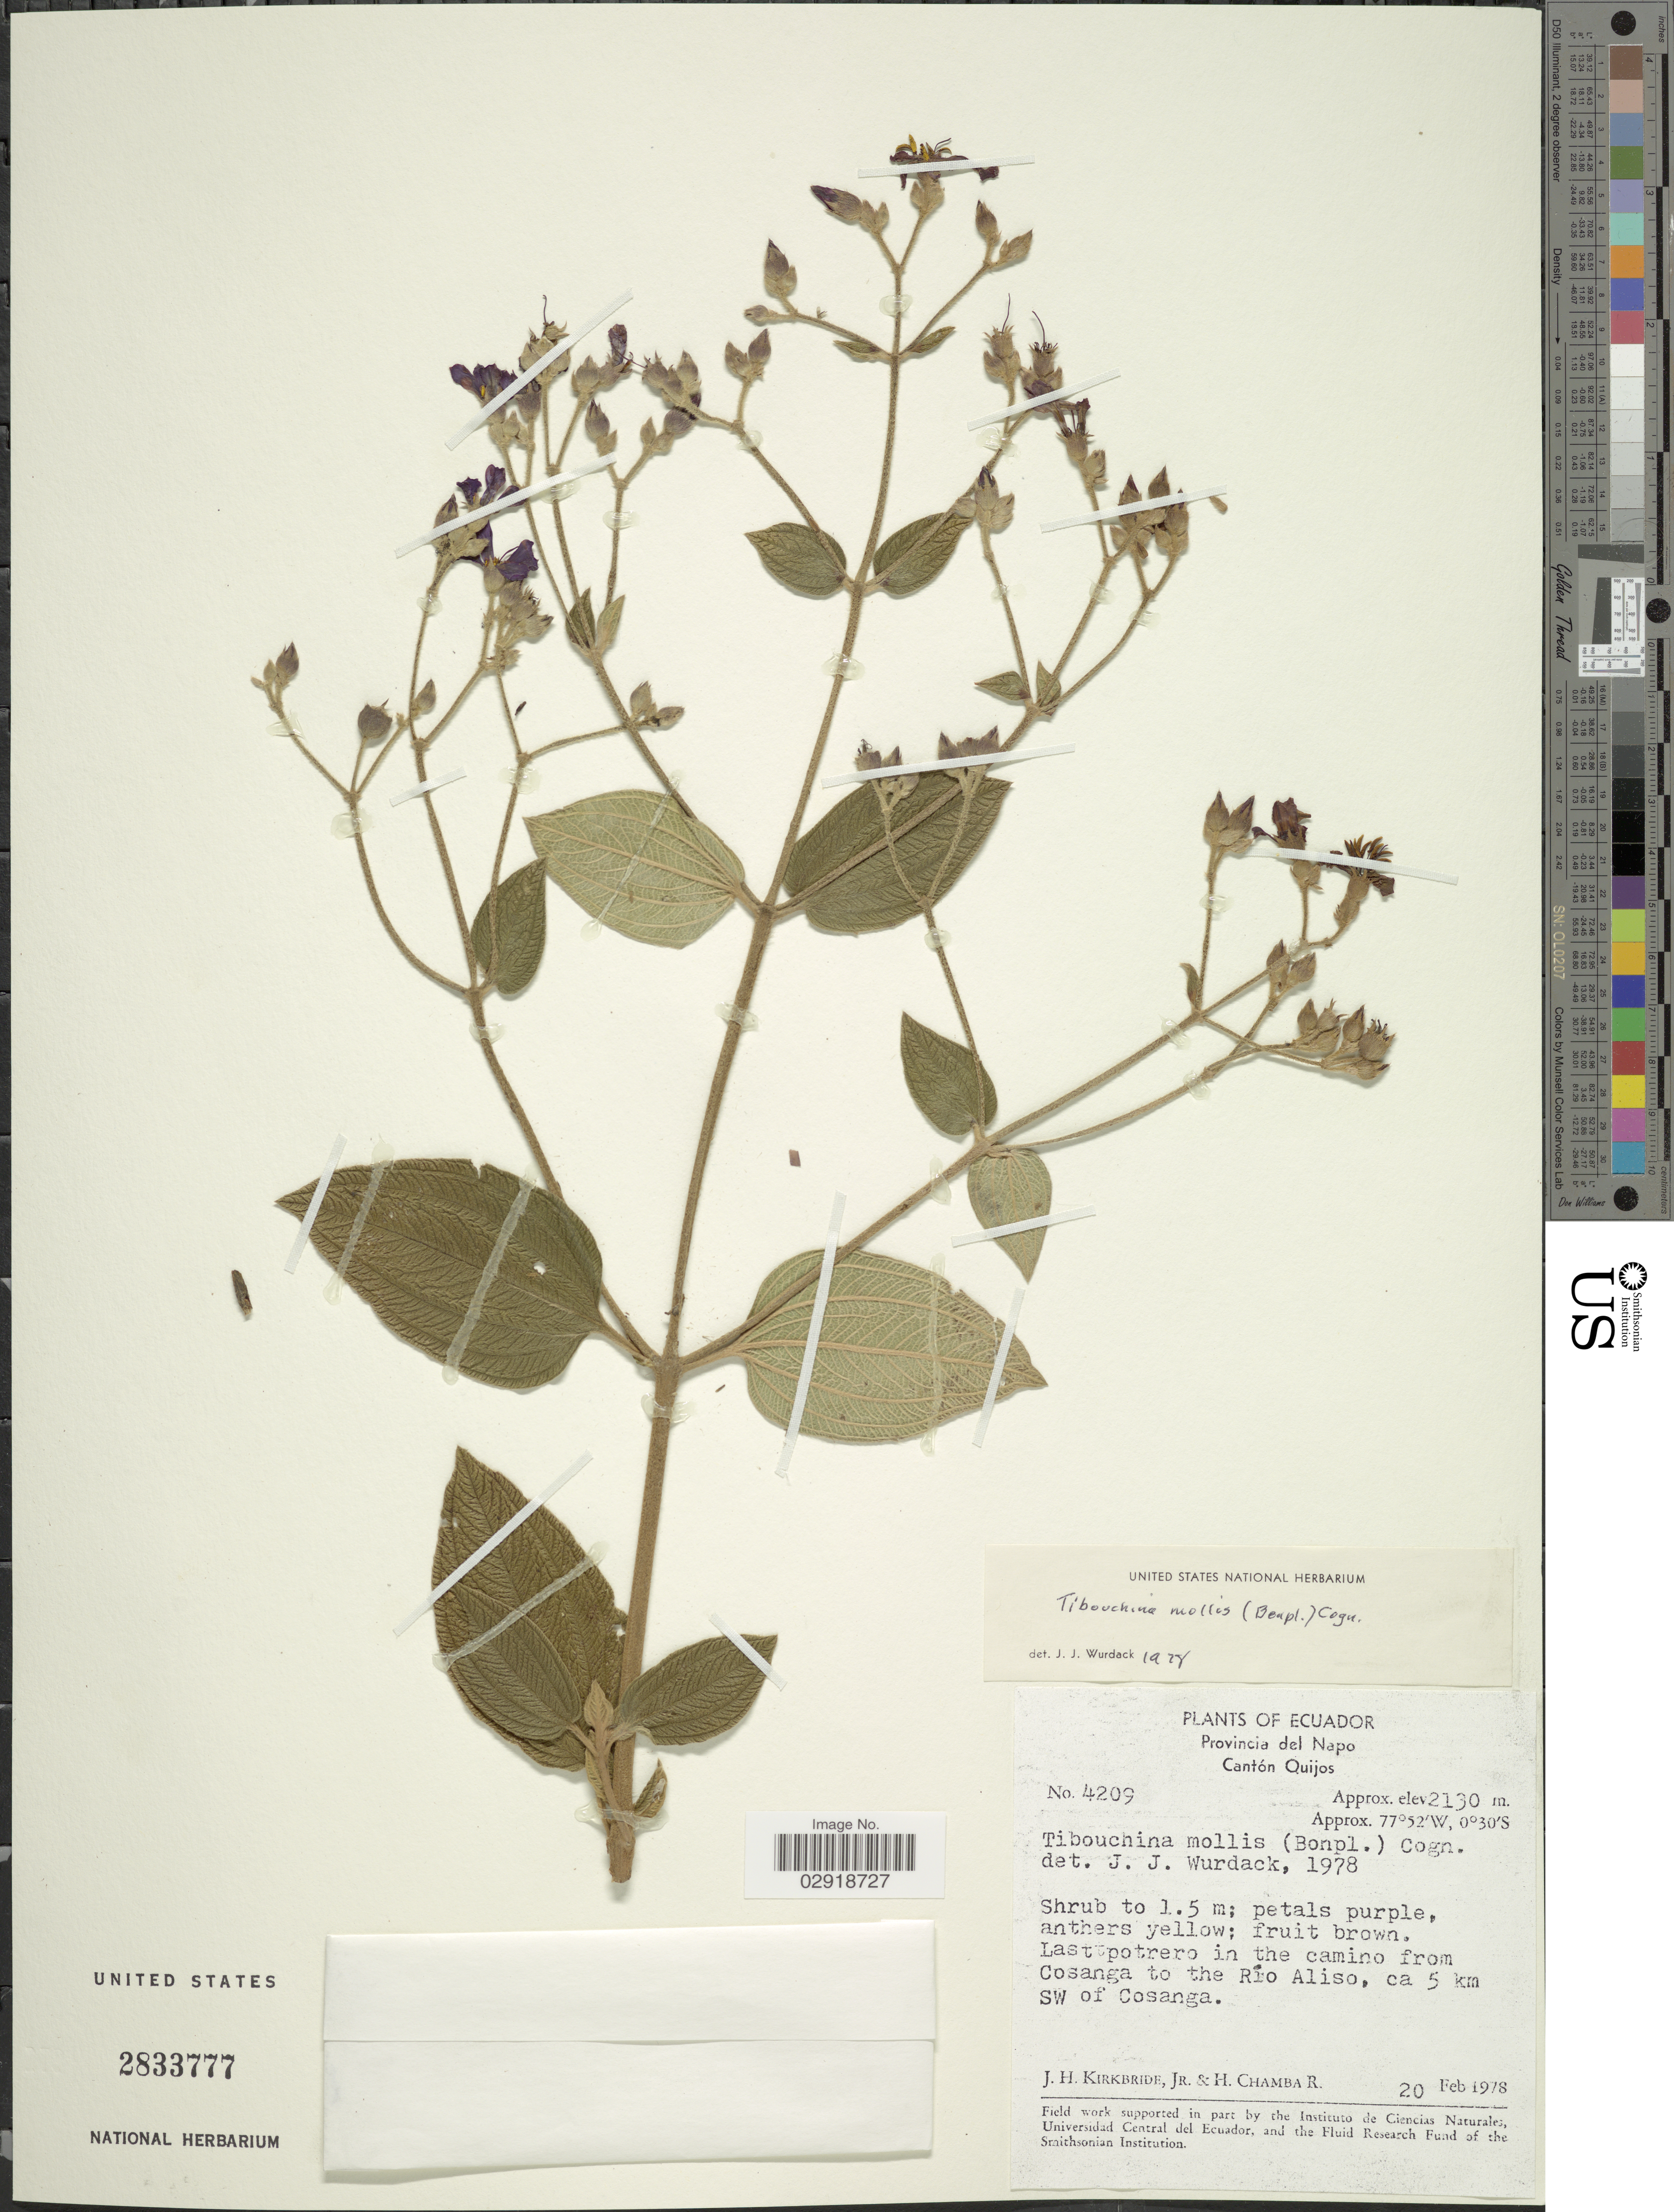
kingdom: Plantae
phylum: Tracheophyta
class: Magnoliopsida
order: Myrtales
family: Melastomataceae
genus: Chaetogastra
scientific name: Chaetogastra mollis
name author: (Bonpl.) DC.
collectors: J. H. Kirkbride & H. Chamba R.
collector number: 4209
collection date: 1978-02-20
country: Ecuador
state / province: Napo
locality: Cantón Quijos. Last potrero in the camino from Cosanga to the Río Aliso, ca 5 km SW of Cosanga.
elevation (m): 2130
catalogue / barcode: US 2833777